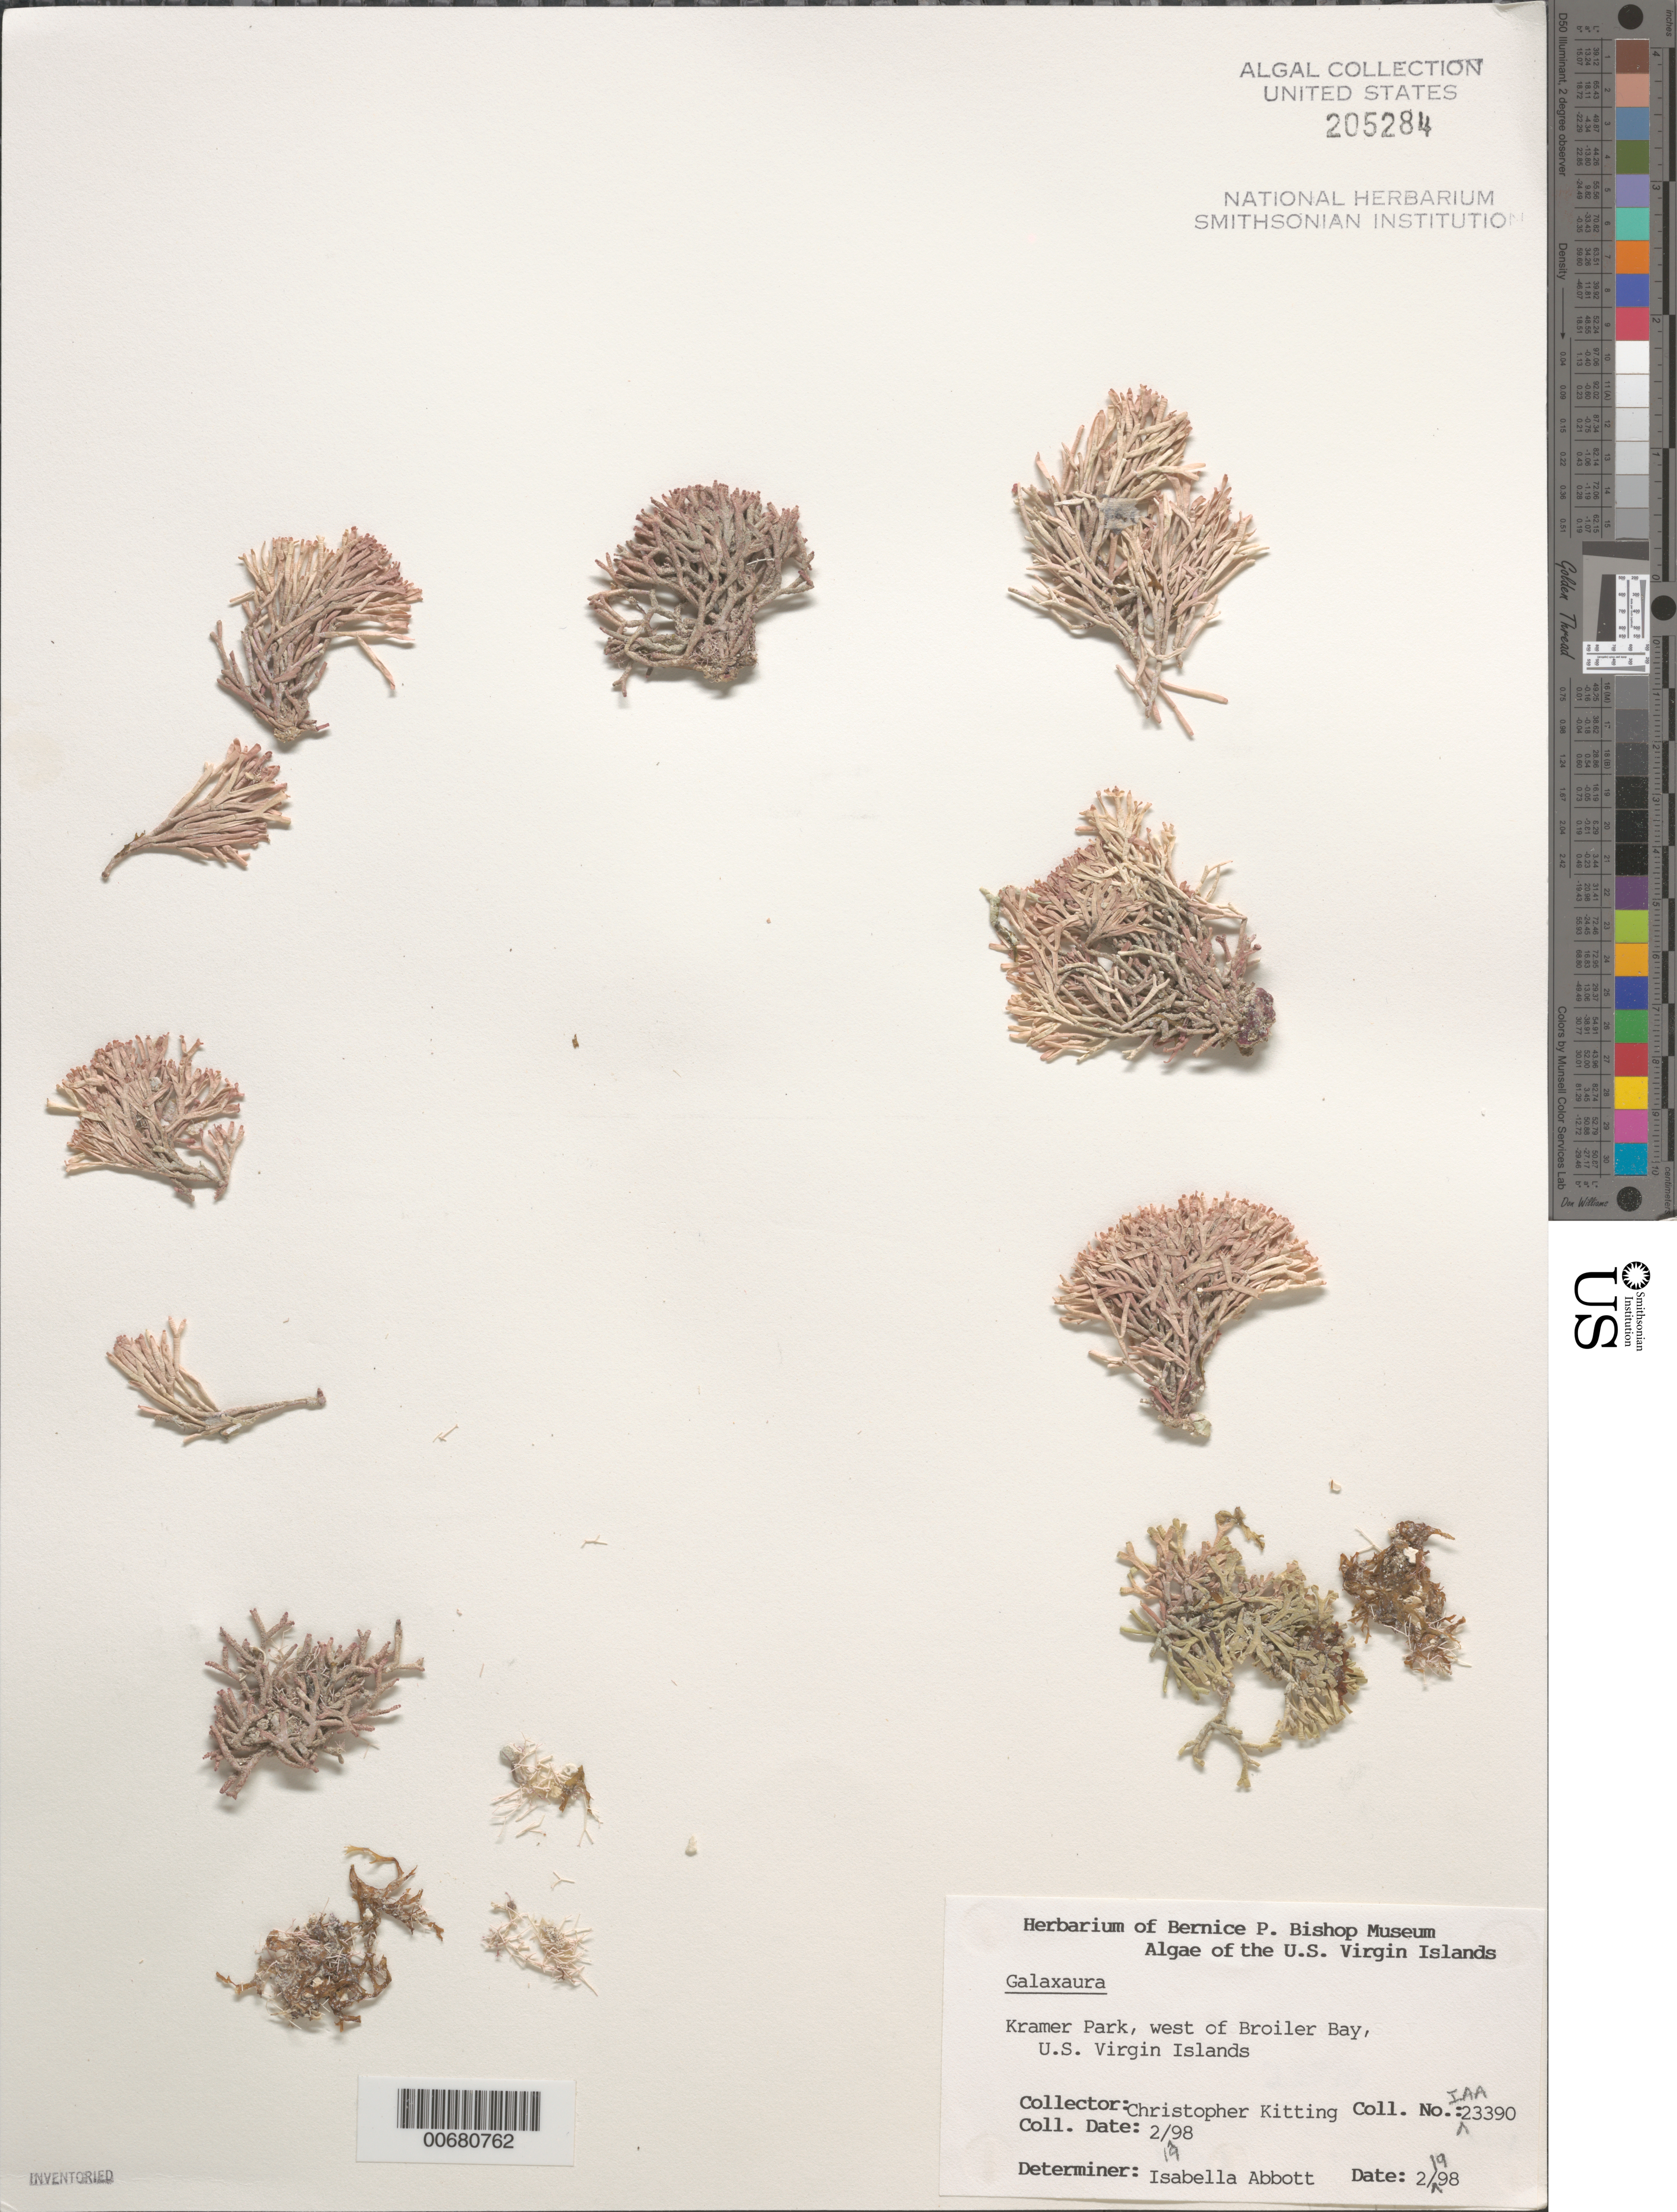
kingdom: Plantae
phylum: Rhodophyta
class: Florideophyceae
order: Nemaliales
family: Galaxauraceae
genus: Galaxaura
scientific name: Galaxaura sp.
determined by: Abbott, Isabella A.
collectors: C. Kitting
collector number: IAA 23390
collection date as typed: Feb 1998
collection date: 1998-02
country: U.S. Virgin Islands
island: St. Croix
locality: Kramer Park, west of Broiler Bay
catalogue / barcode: US 205284